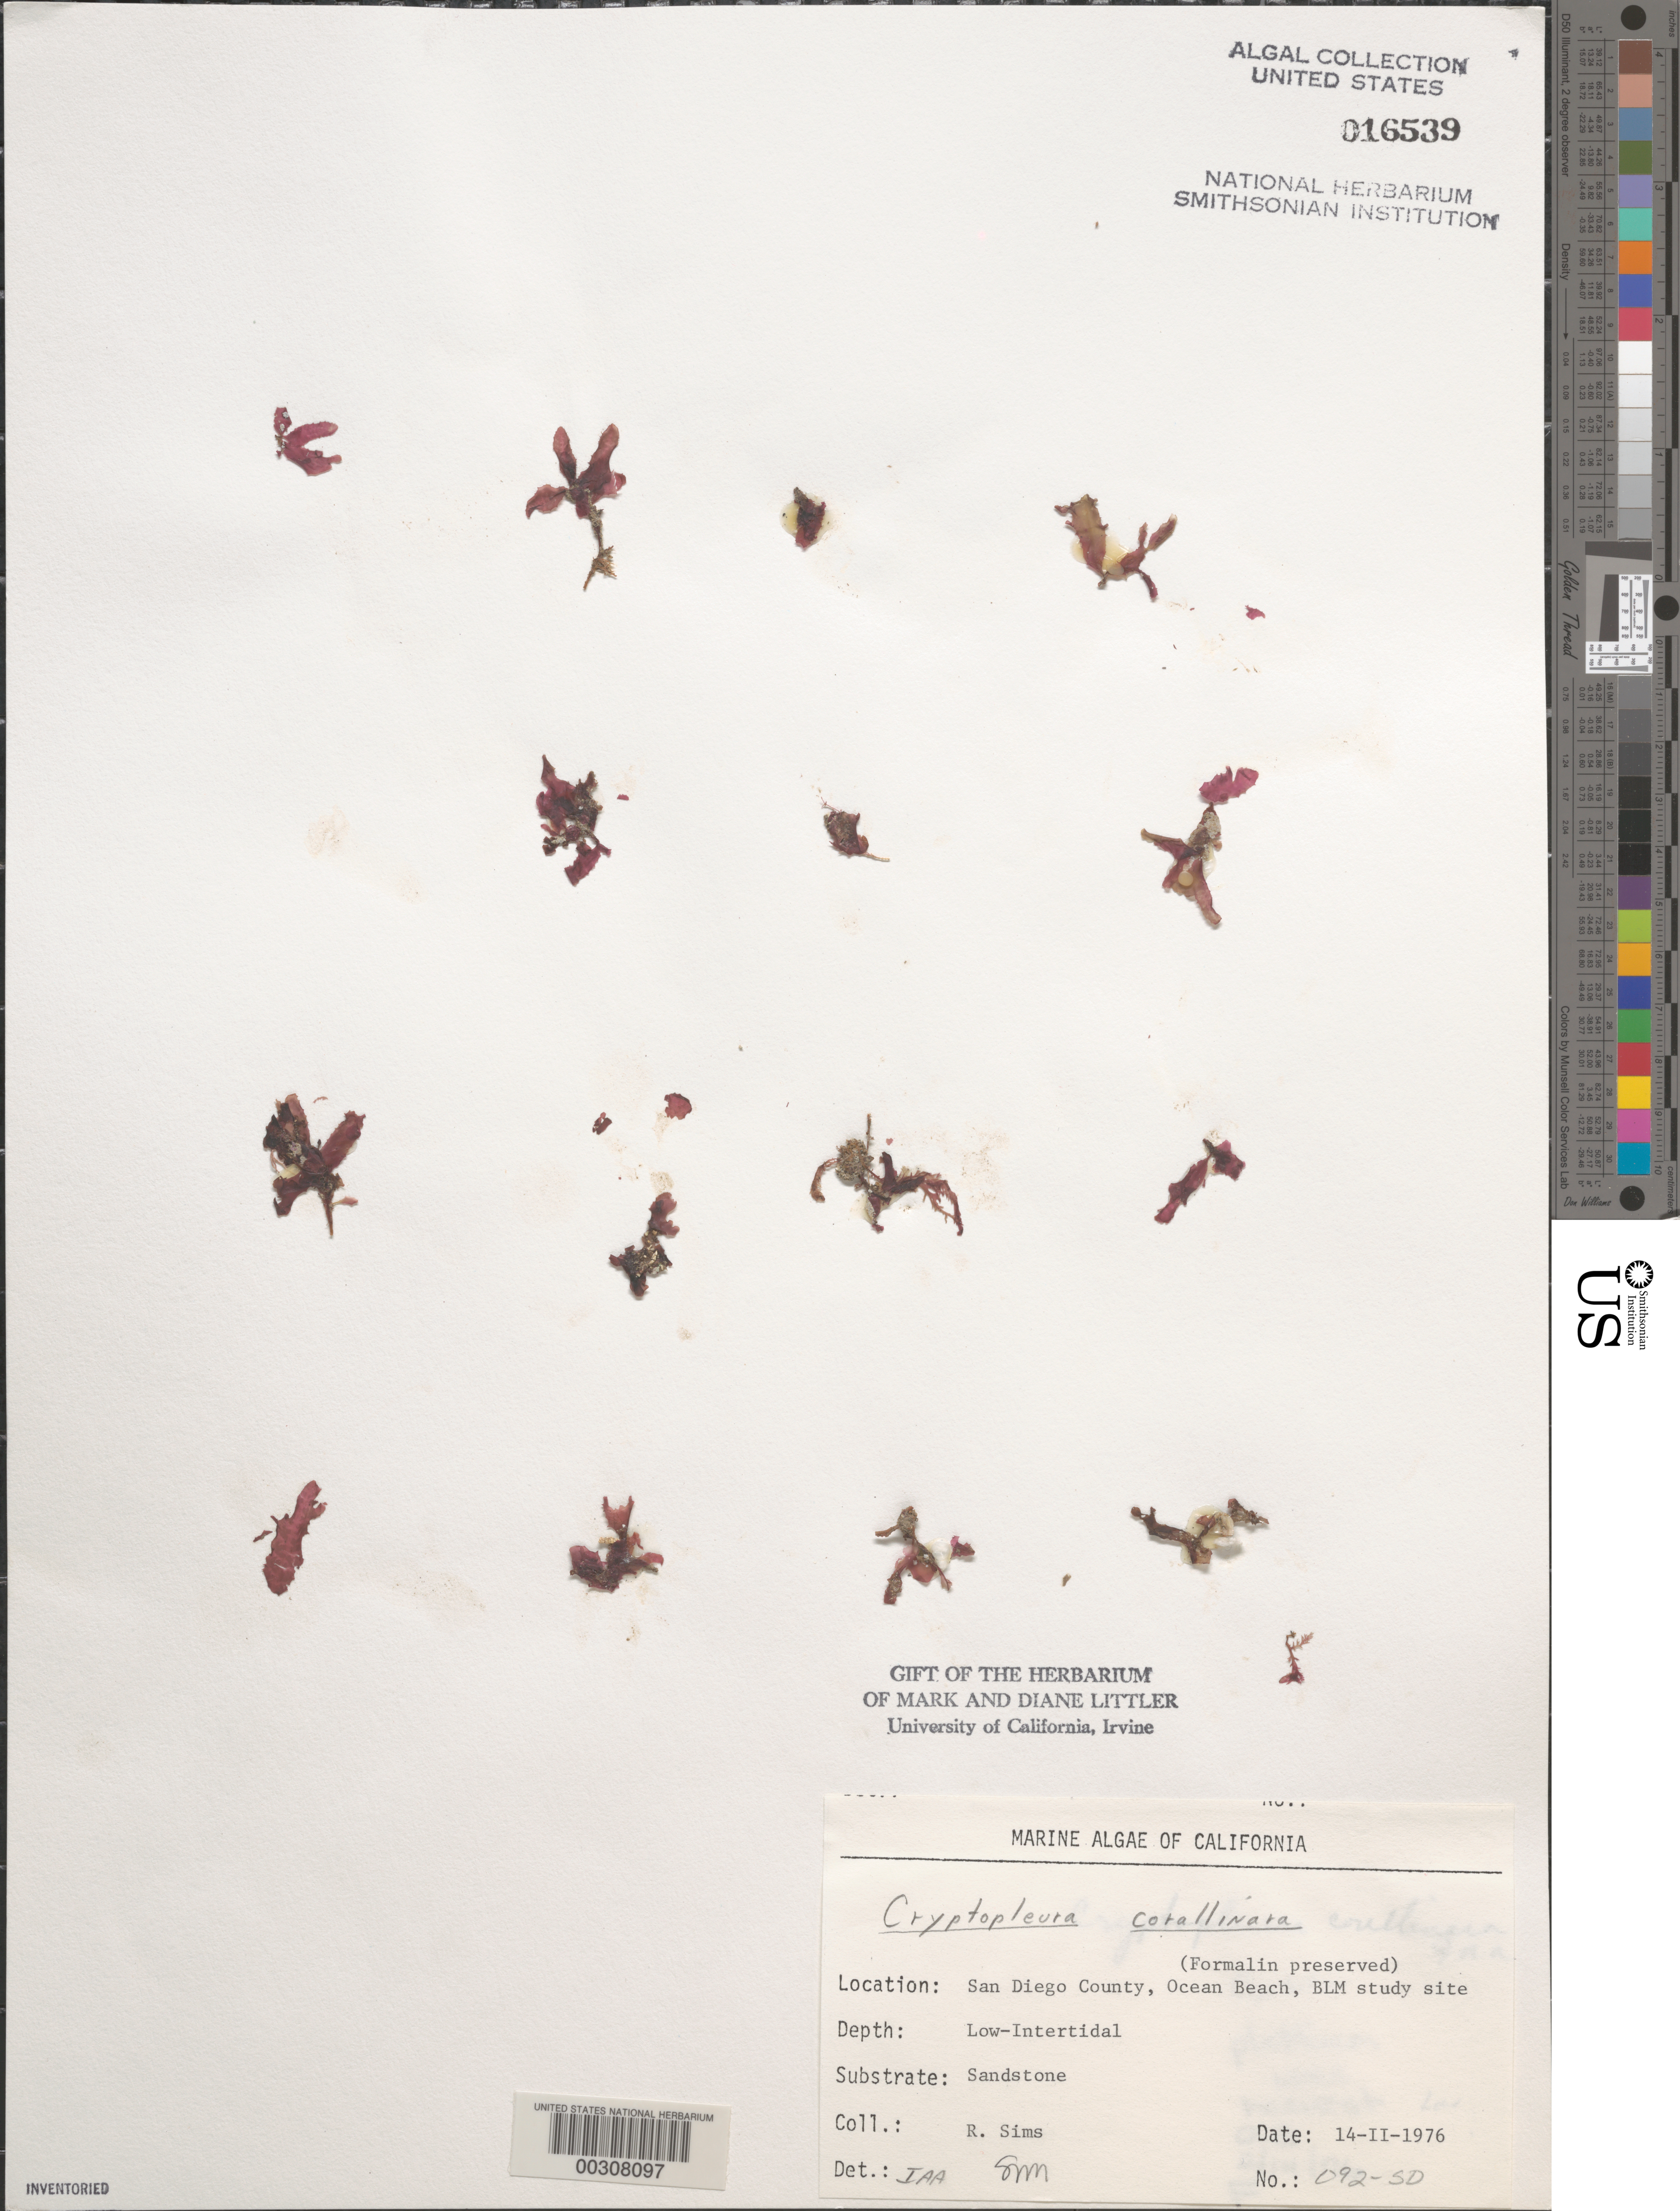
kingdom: Plantae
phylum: Rhodophyta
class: Florideophyceae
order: Ceramiales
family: Delesseriaceae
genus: Cryptopleura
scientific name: Cryptopleura corallinara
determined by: Abbott, I. A.; Murray, S. N.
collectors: R. H. Sims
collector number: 092-SD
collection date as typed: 14 Feb 1976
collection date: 1976-02-14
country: United States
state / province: California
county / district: San Diego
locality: Ocean Beach, end of Del Monte Street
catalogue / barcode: US 16539